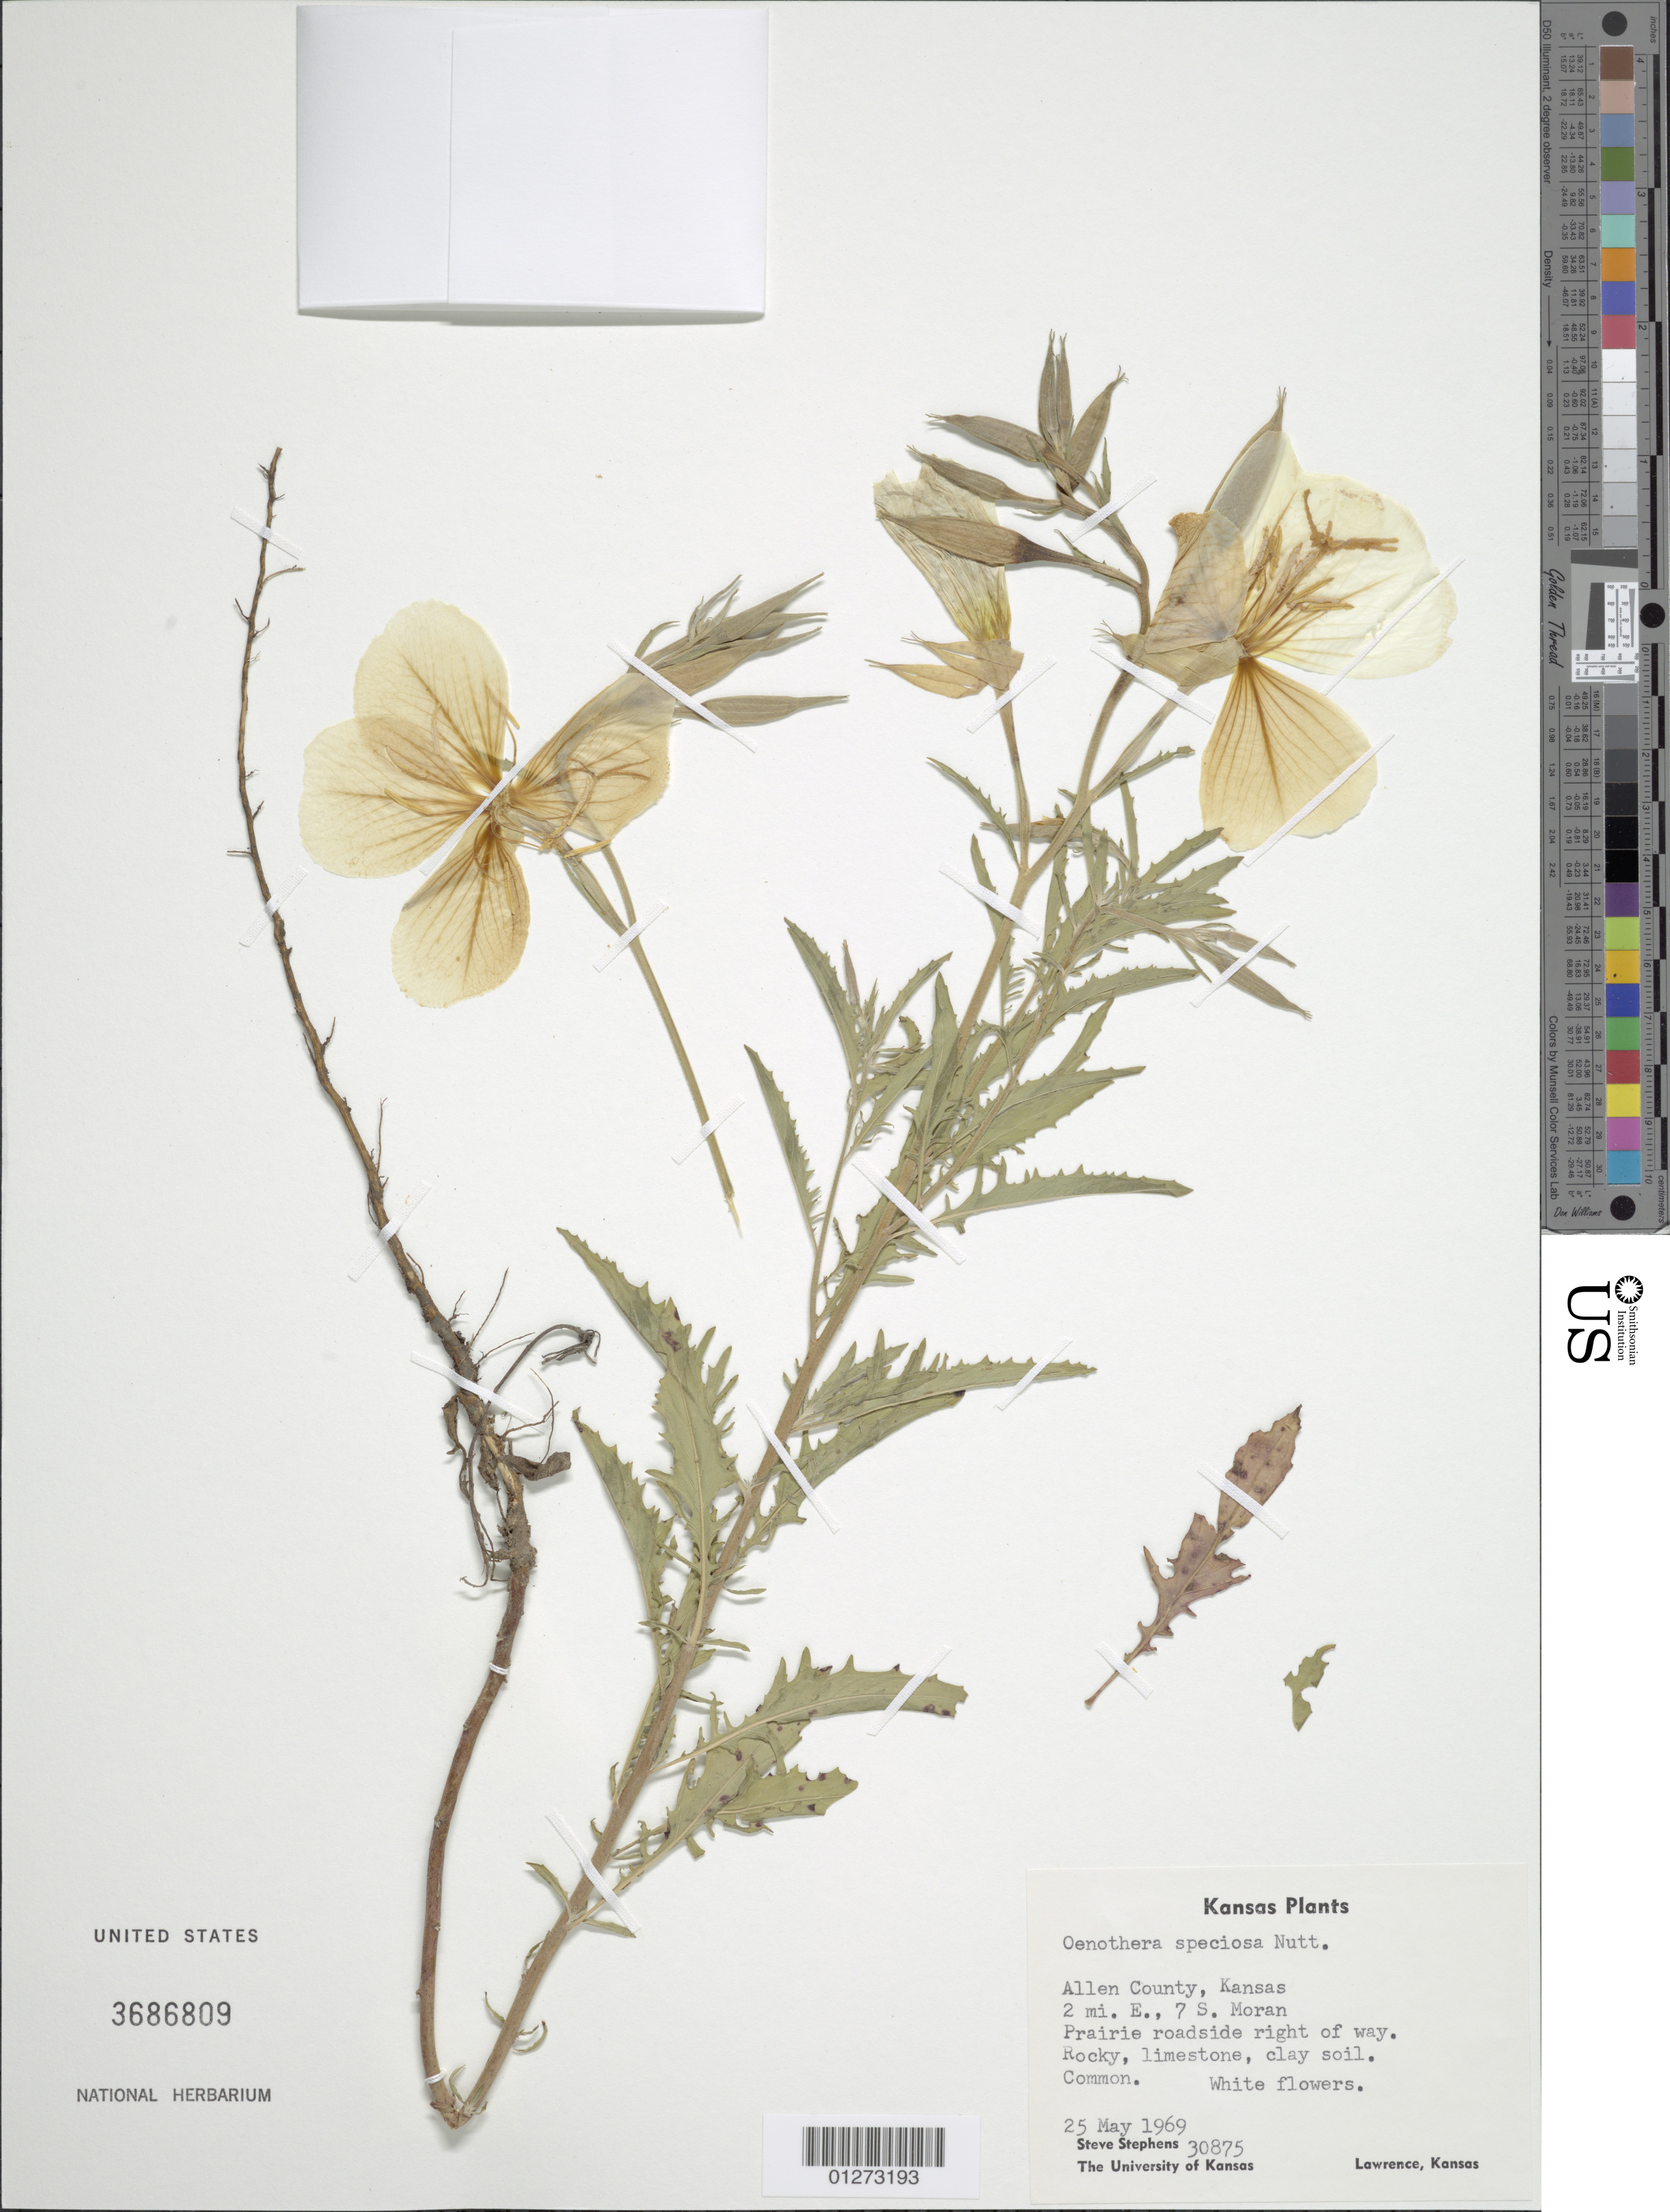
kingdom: Plantae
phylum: Tracheophyta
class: Magnoliopsida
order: Myrtales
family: Onagraceae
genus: Oenothera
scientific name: Oenothera speciosa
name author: Nutt.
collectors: S. Stephens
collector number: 30875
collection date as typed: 25 May 1969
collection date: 1969-05-25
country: United States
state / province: Kansas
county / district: Allen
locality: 2 mi E, 7 S Moran.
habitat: Prairie roadside right of way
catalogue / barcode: US 3686809